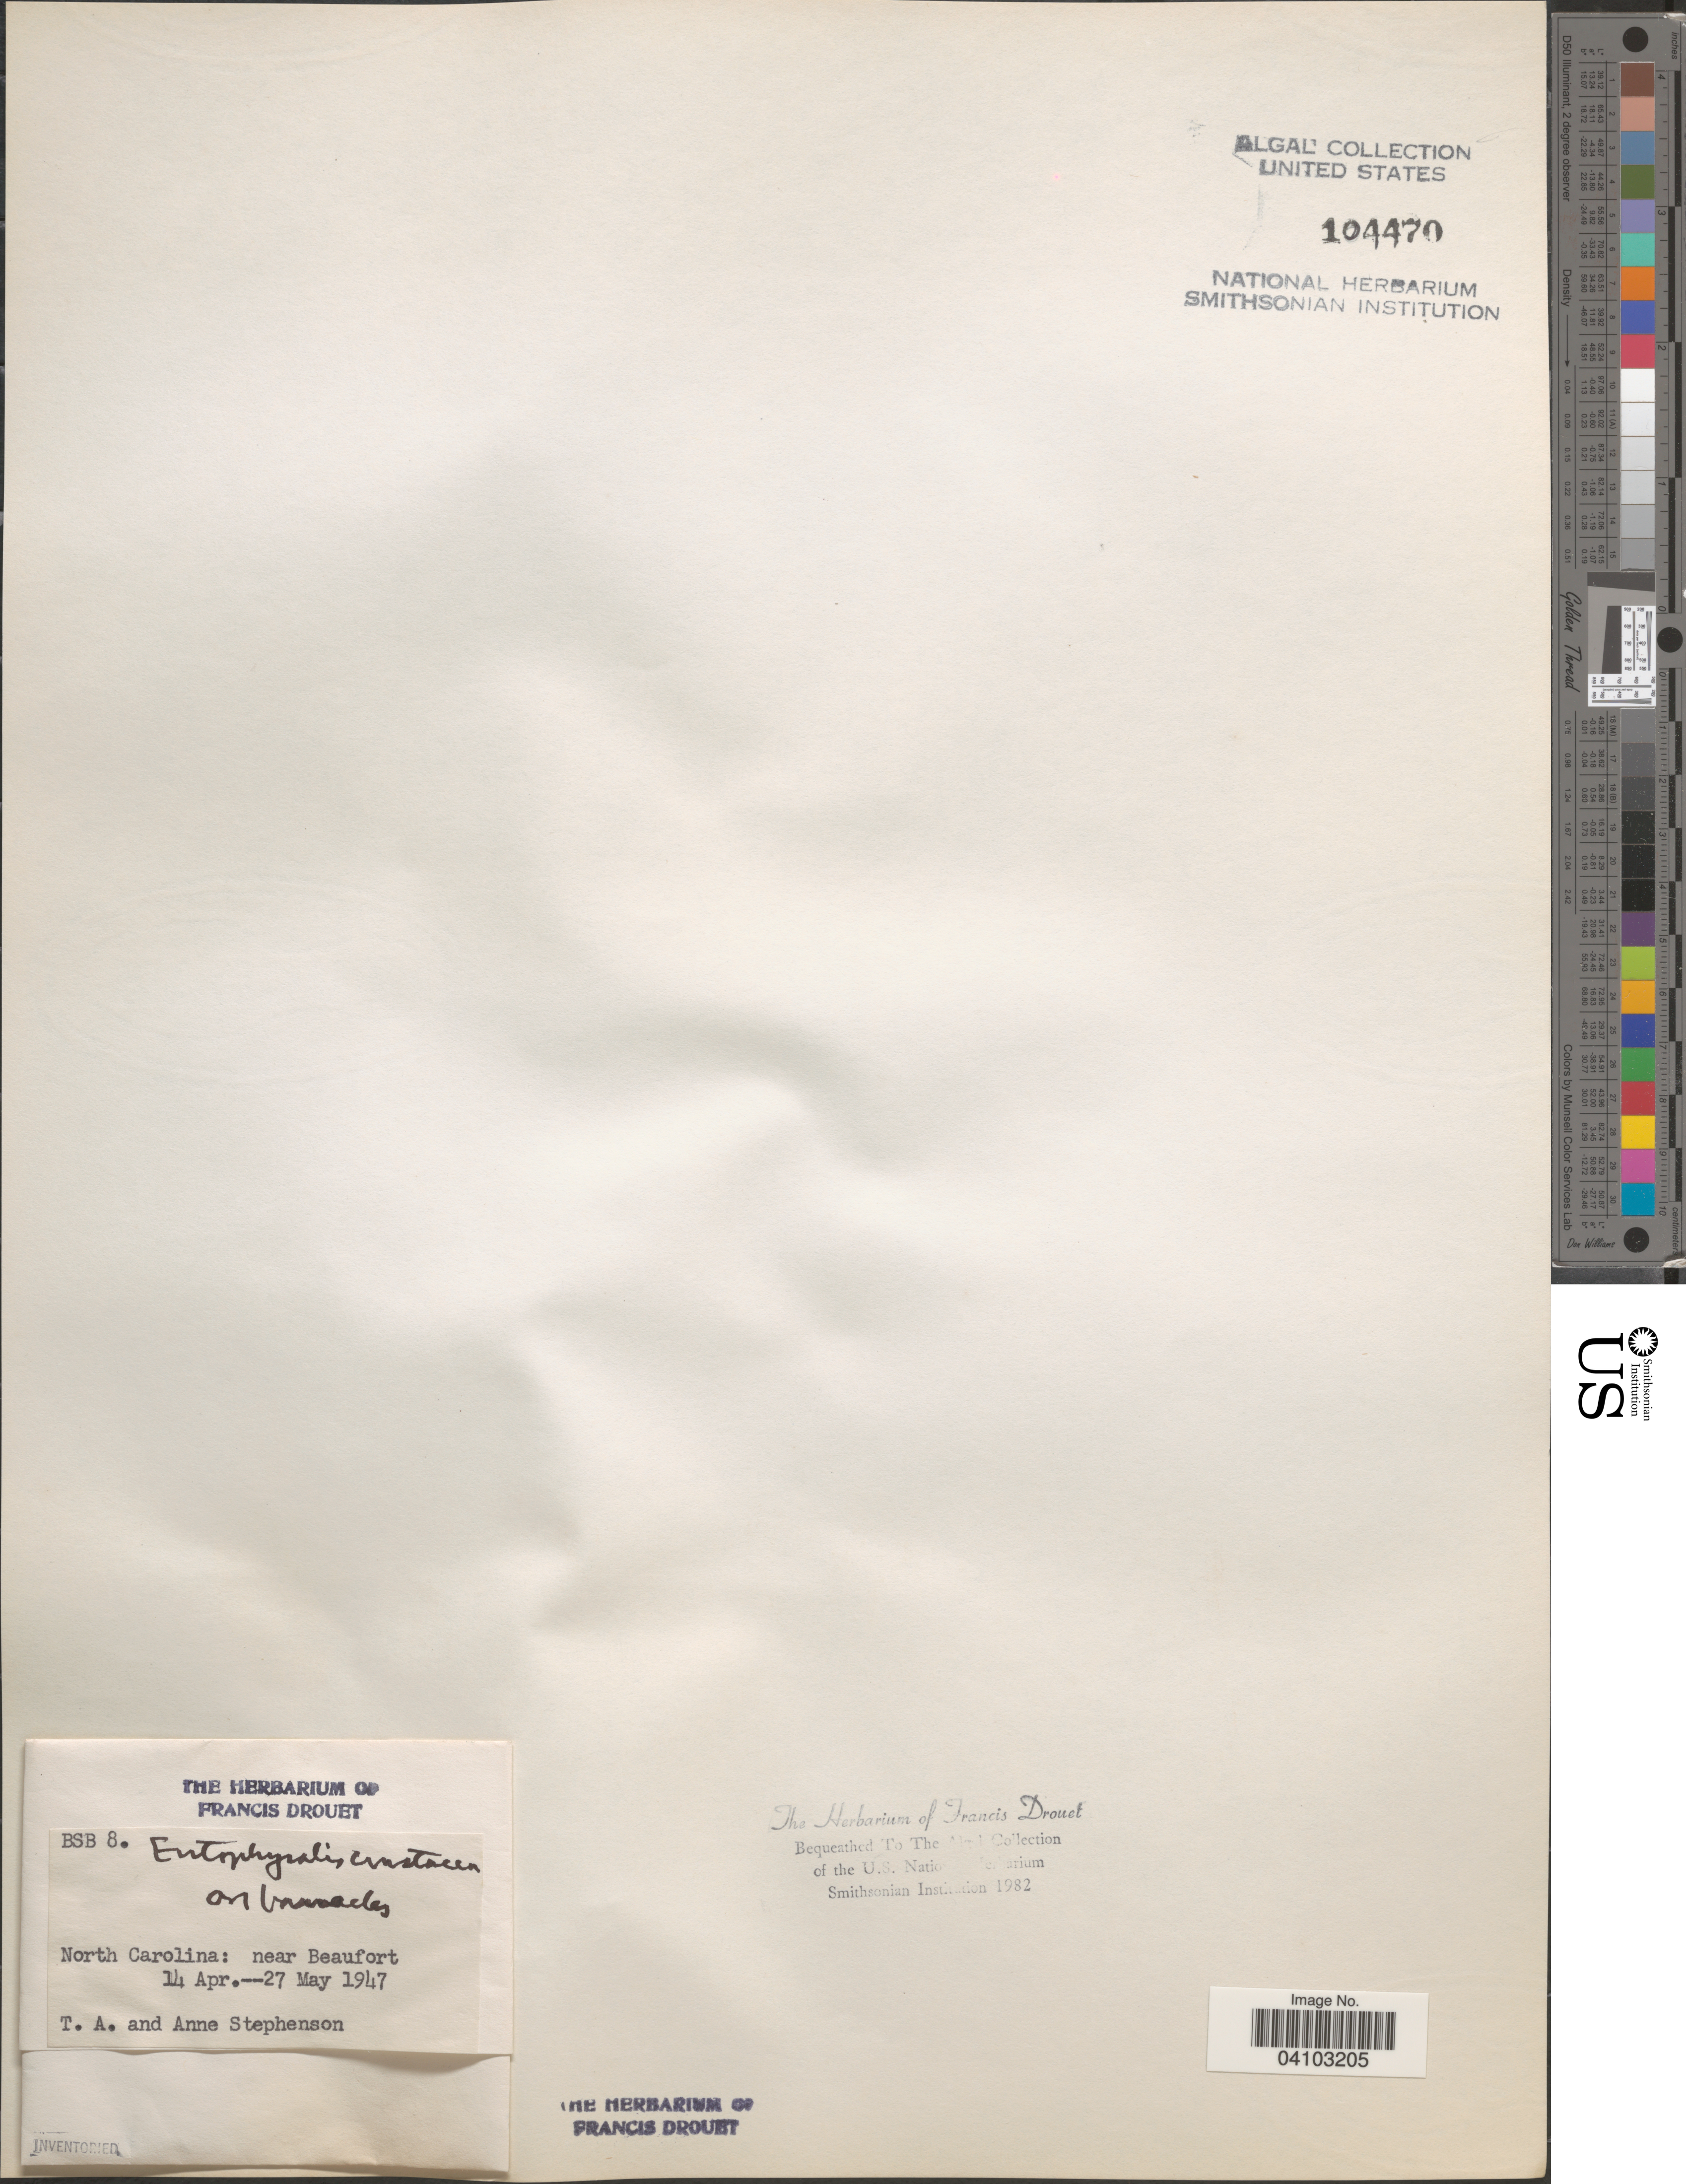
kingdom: Bacteria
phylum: Cyanobacteria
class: Cyanobacteriia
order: Cyanobacteriales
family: Chroococcaceae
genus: Entophysalis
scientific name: Entophysalis crustacea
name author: (J. Agardh) F.E. Drouet & W.A. Daily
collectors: T. Stephenson & A. Stephenson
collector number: BSB8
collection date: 1947-04-14/1947-05-27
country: United States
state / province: North Carolina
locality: Near Beaufort.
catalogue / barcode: US 104470